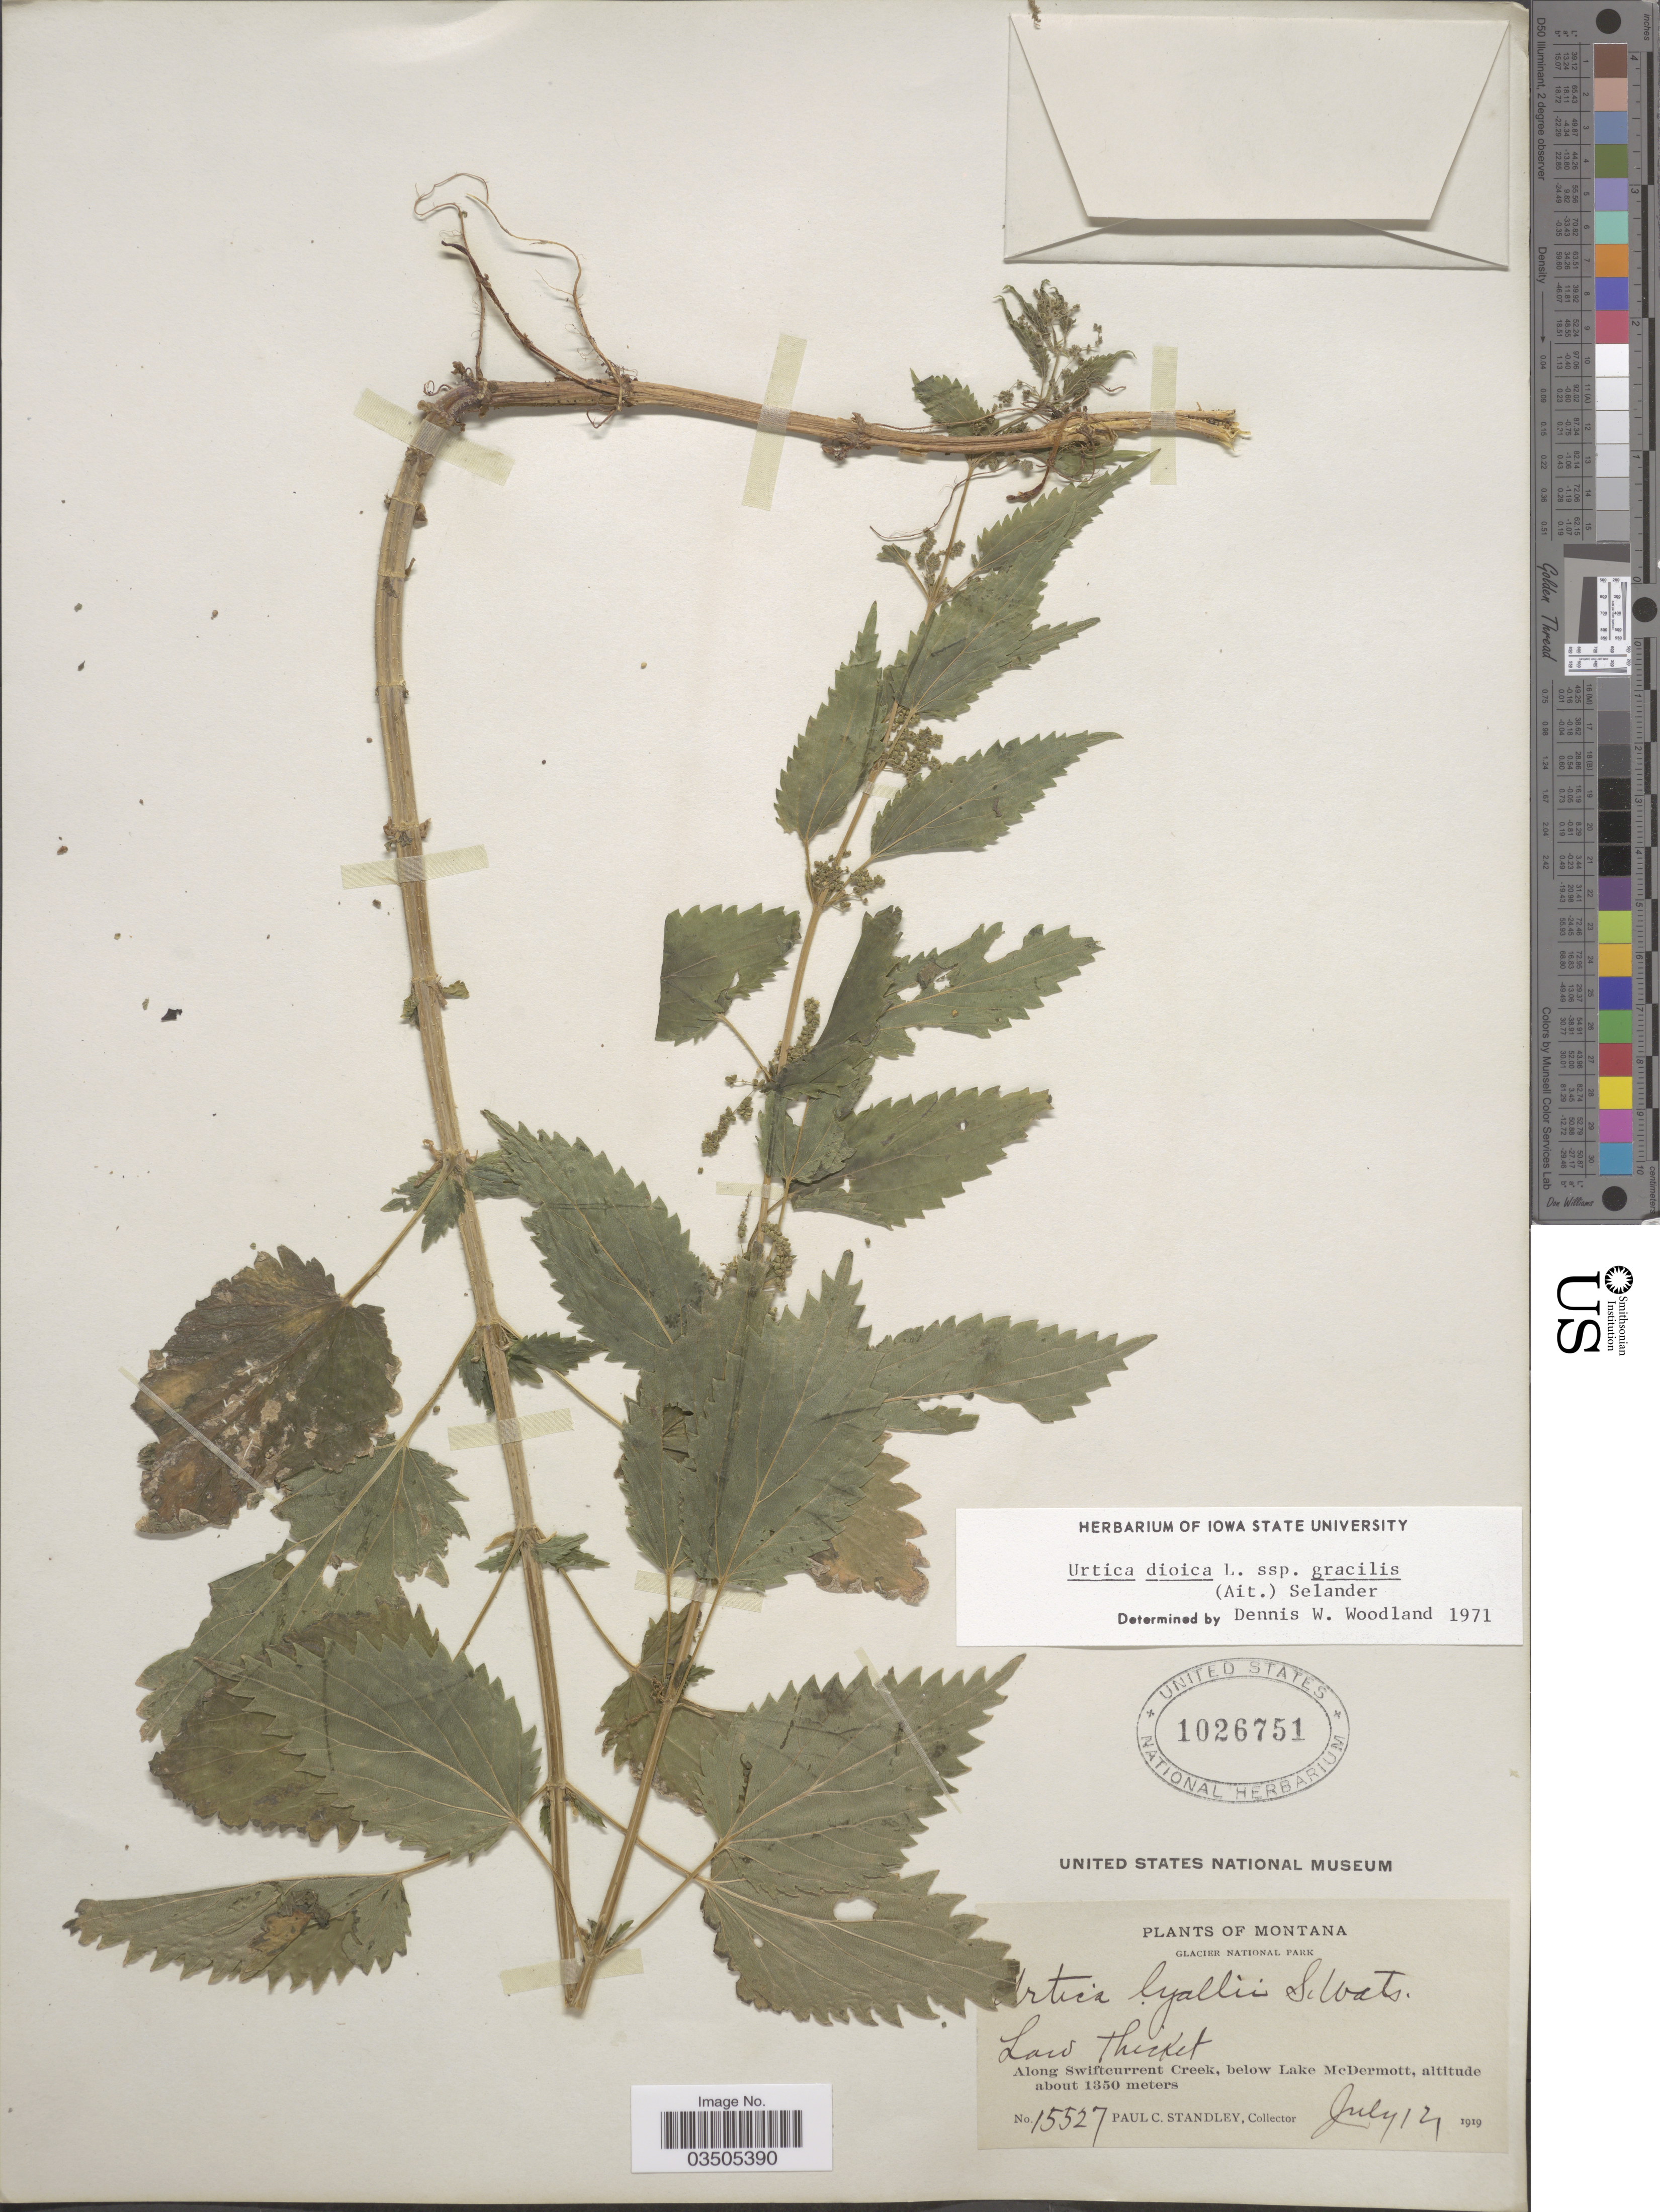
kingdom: Plantae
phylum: Tracheophyta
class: Magnoliopsida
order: Rosales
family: Urticaceae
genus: Urtica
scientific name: Urtica dioica subsp. gracilis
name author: L.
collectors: P. C. Standley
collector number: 15527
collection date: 1919-07-12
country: United States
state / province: Montana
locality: Glacier National Park. Along Swiftcurrent Creek, below Lake McDermott.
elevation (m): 1350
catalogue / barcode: US 1026751